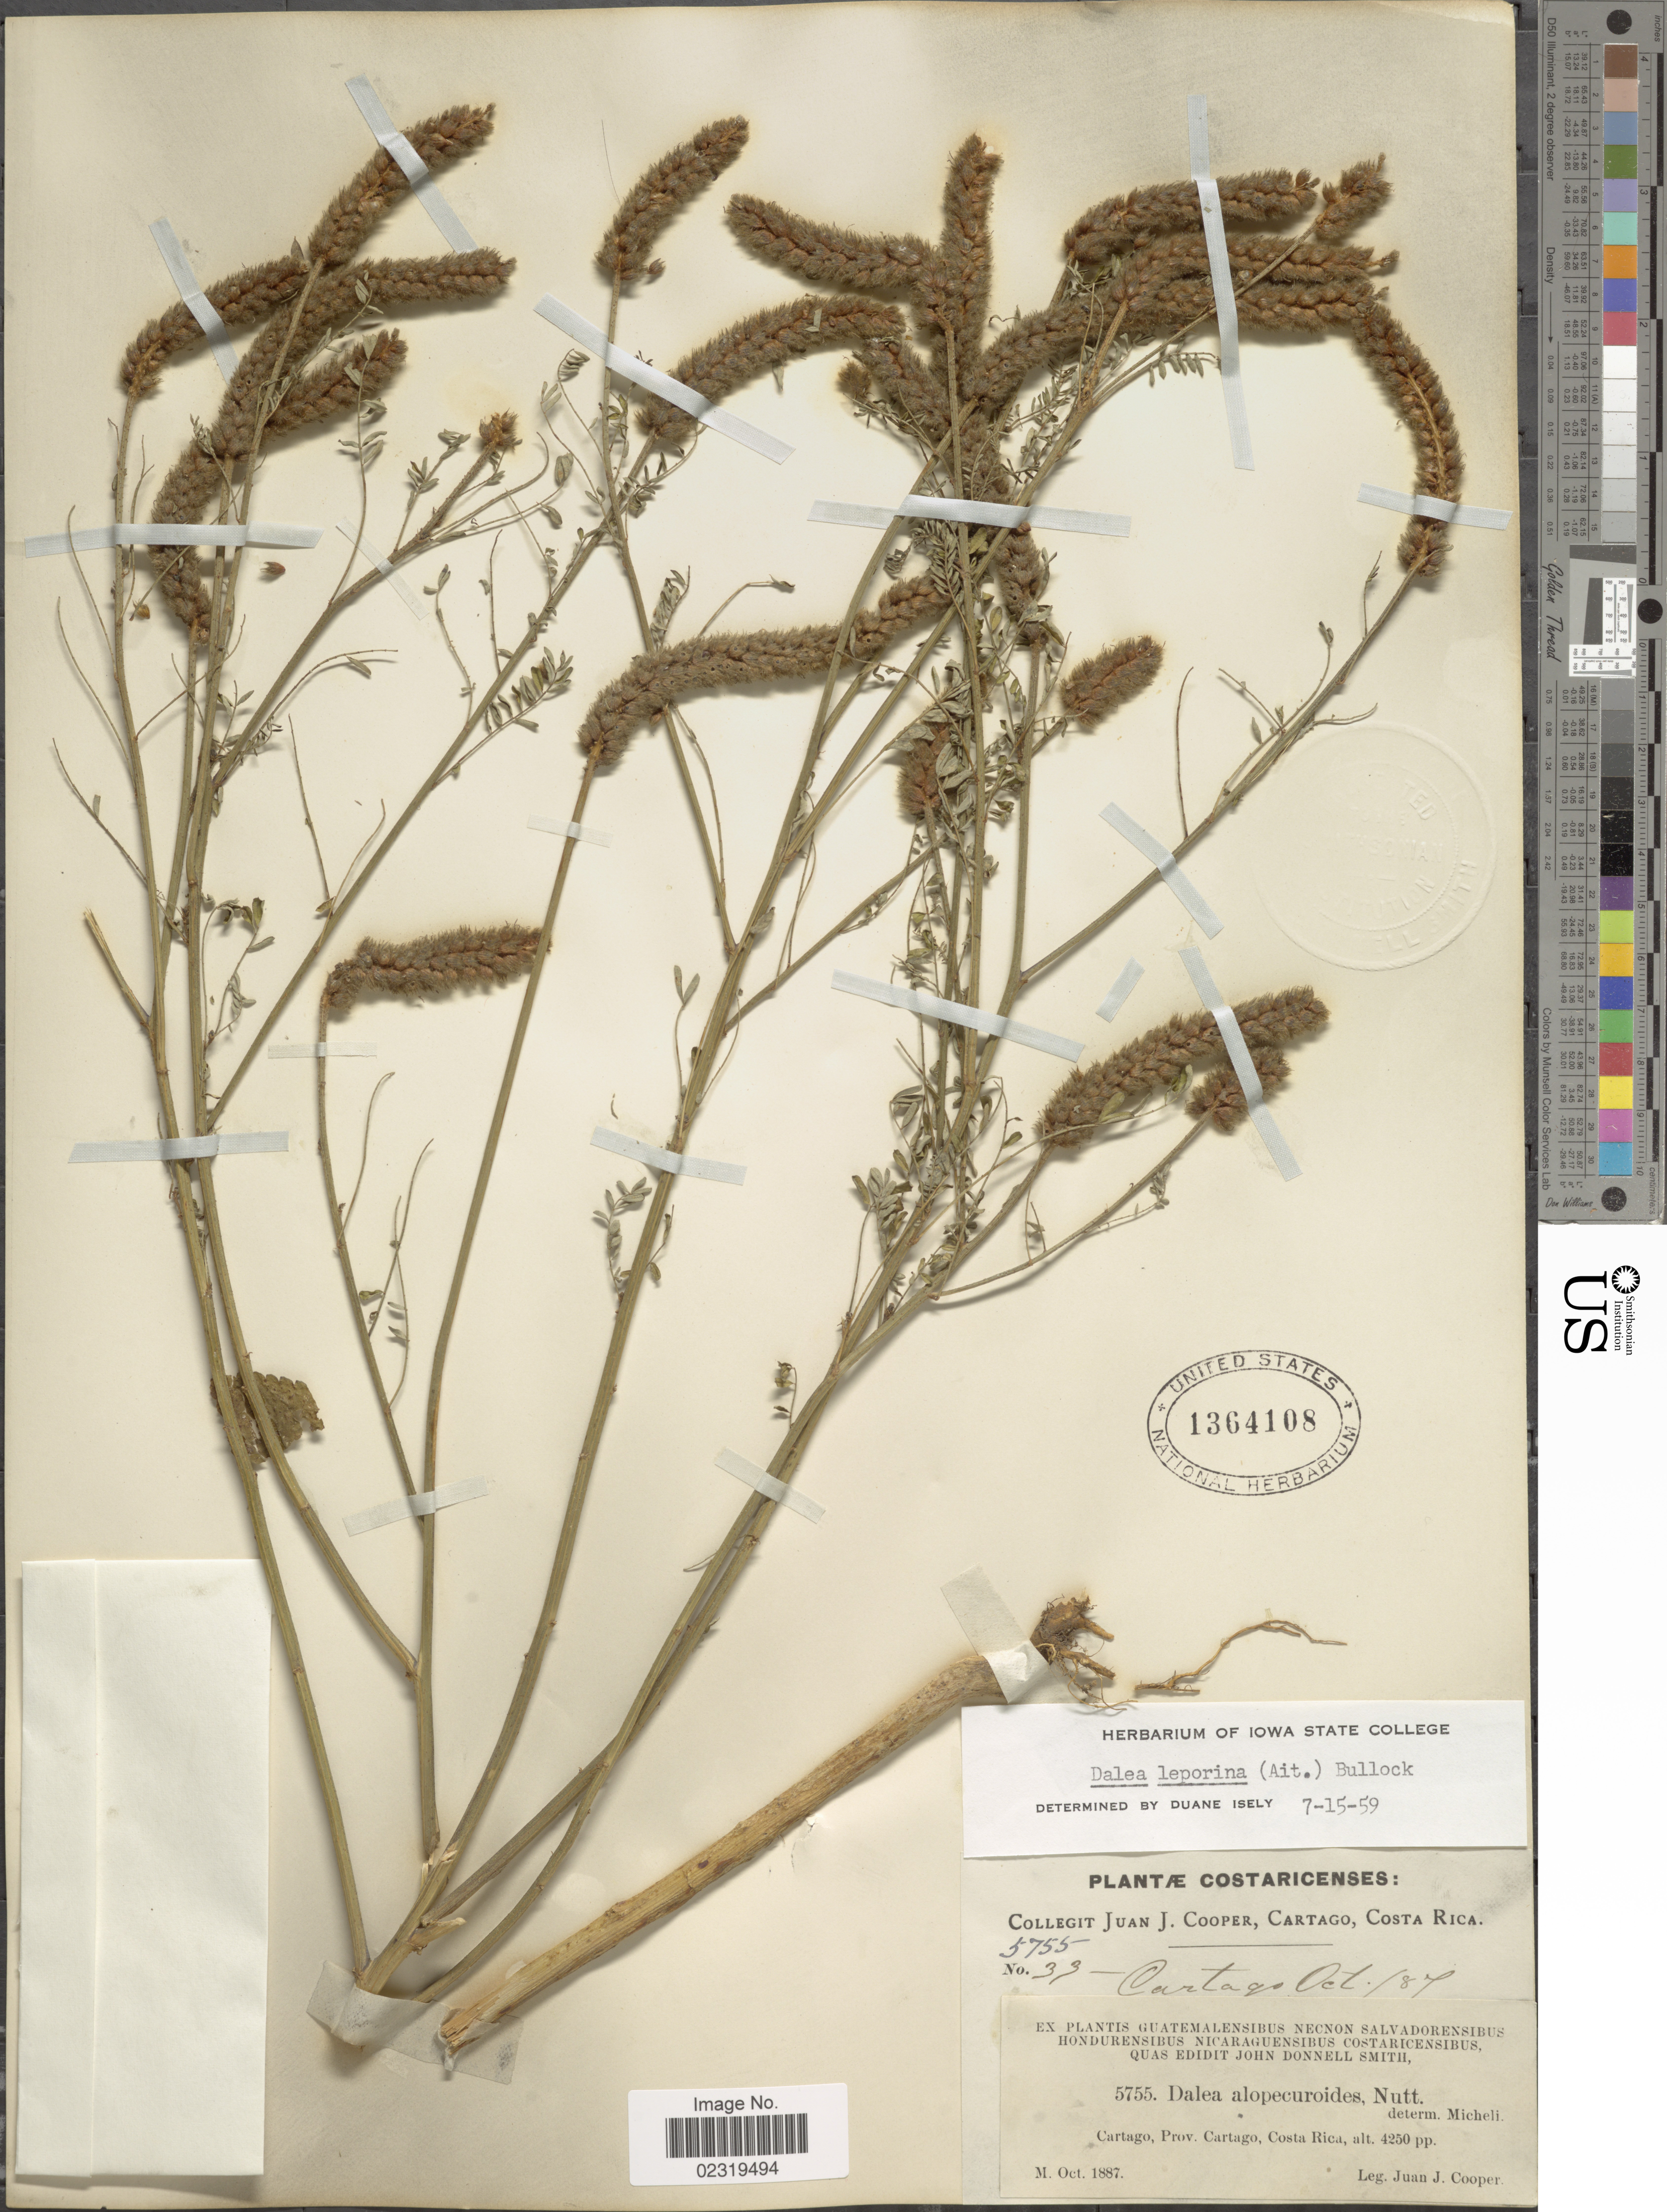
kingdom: Plantae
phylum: Tracheophyta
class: Magnoliopsida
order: Fabales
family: Fabaceae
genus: Dalea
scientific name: Dalea leporina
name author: (Aiton) Bullock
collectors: J. J. Cooper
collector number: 5755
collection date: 1887-10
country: Costa Rica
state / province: Cartago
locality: Cartago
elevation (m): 1295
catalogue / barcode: US 1364108